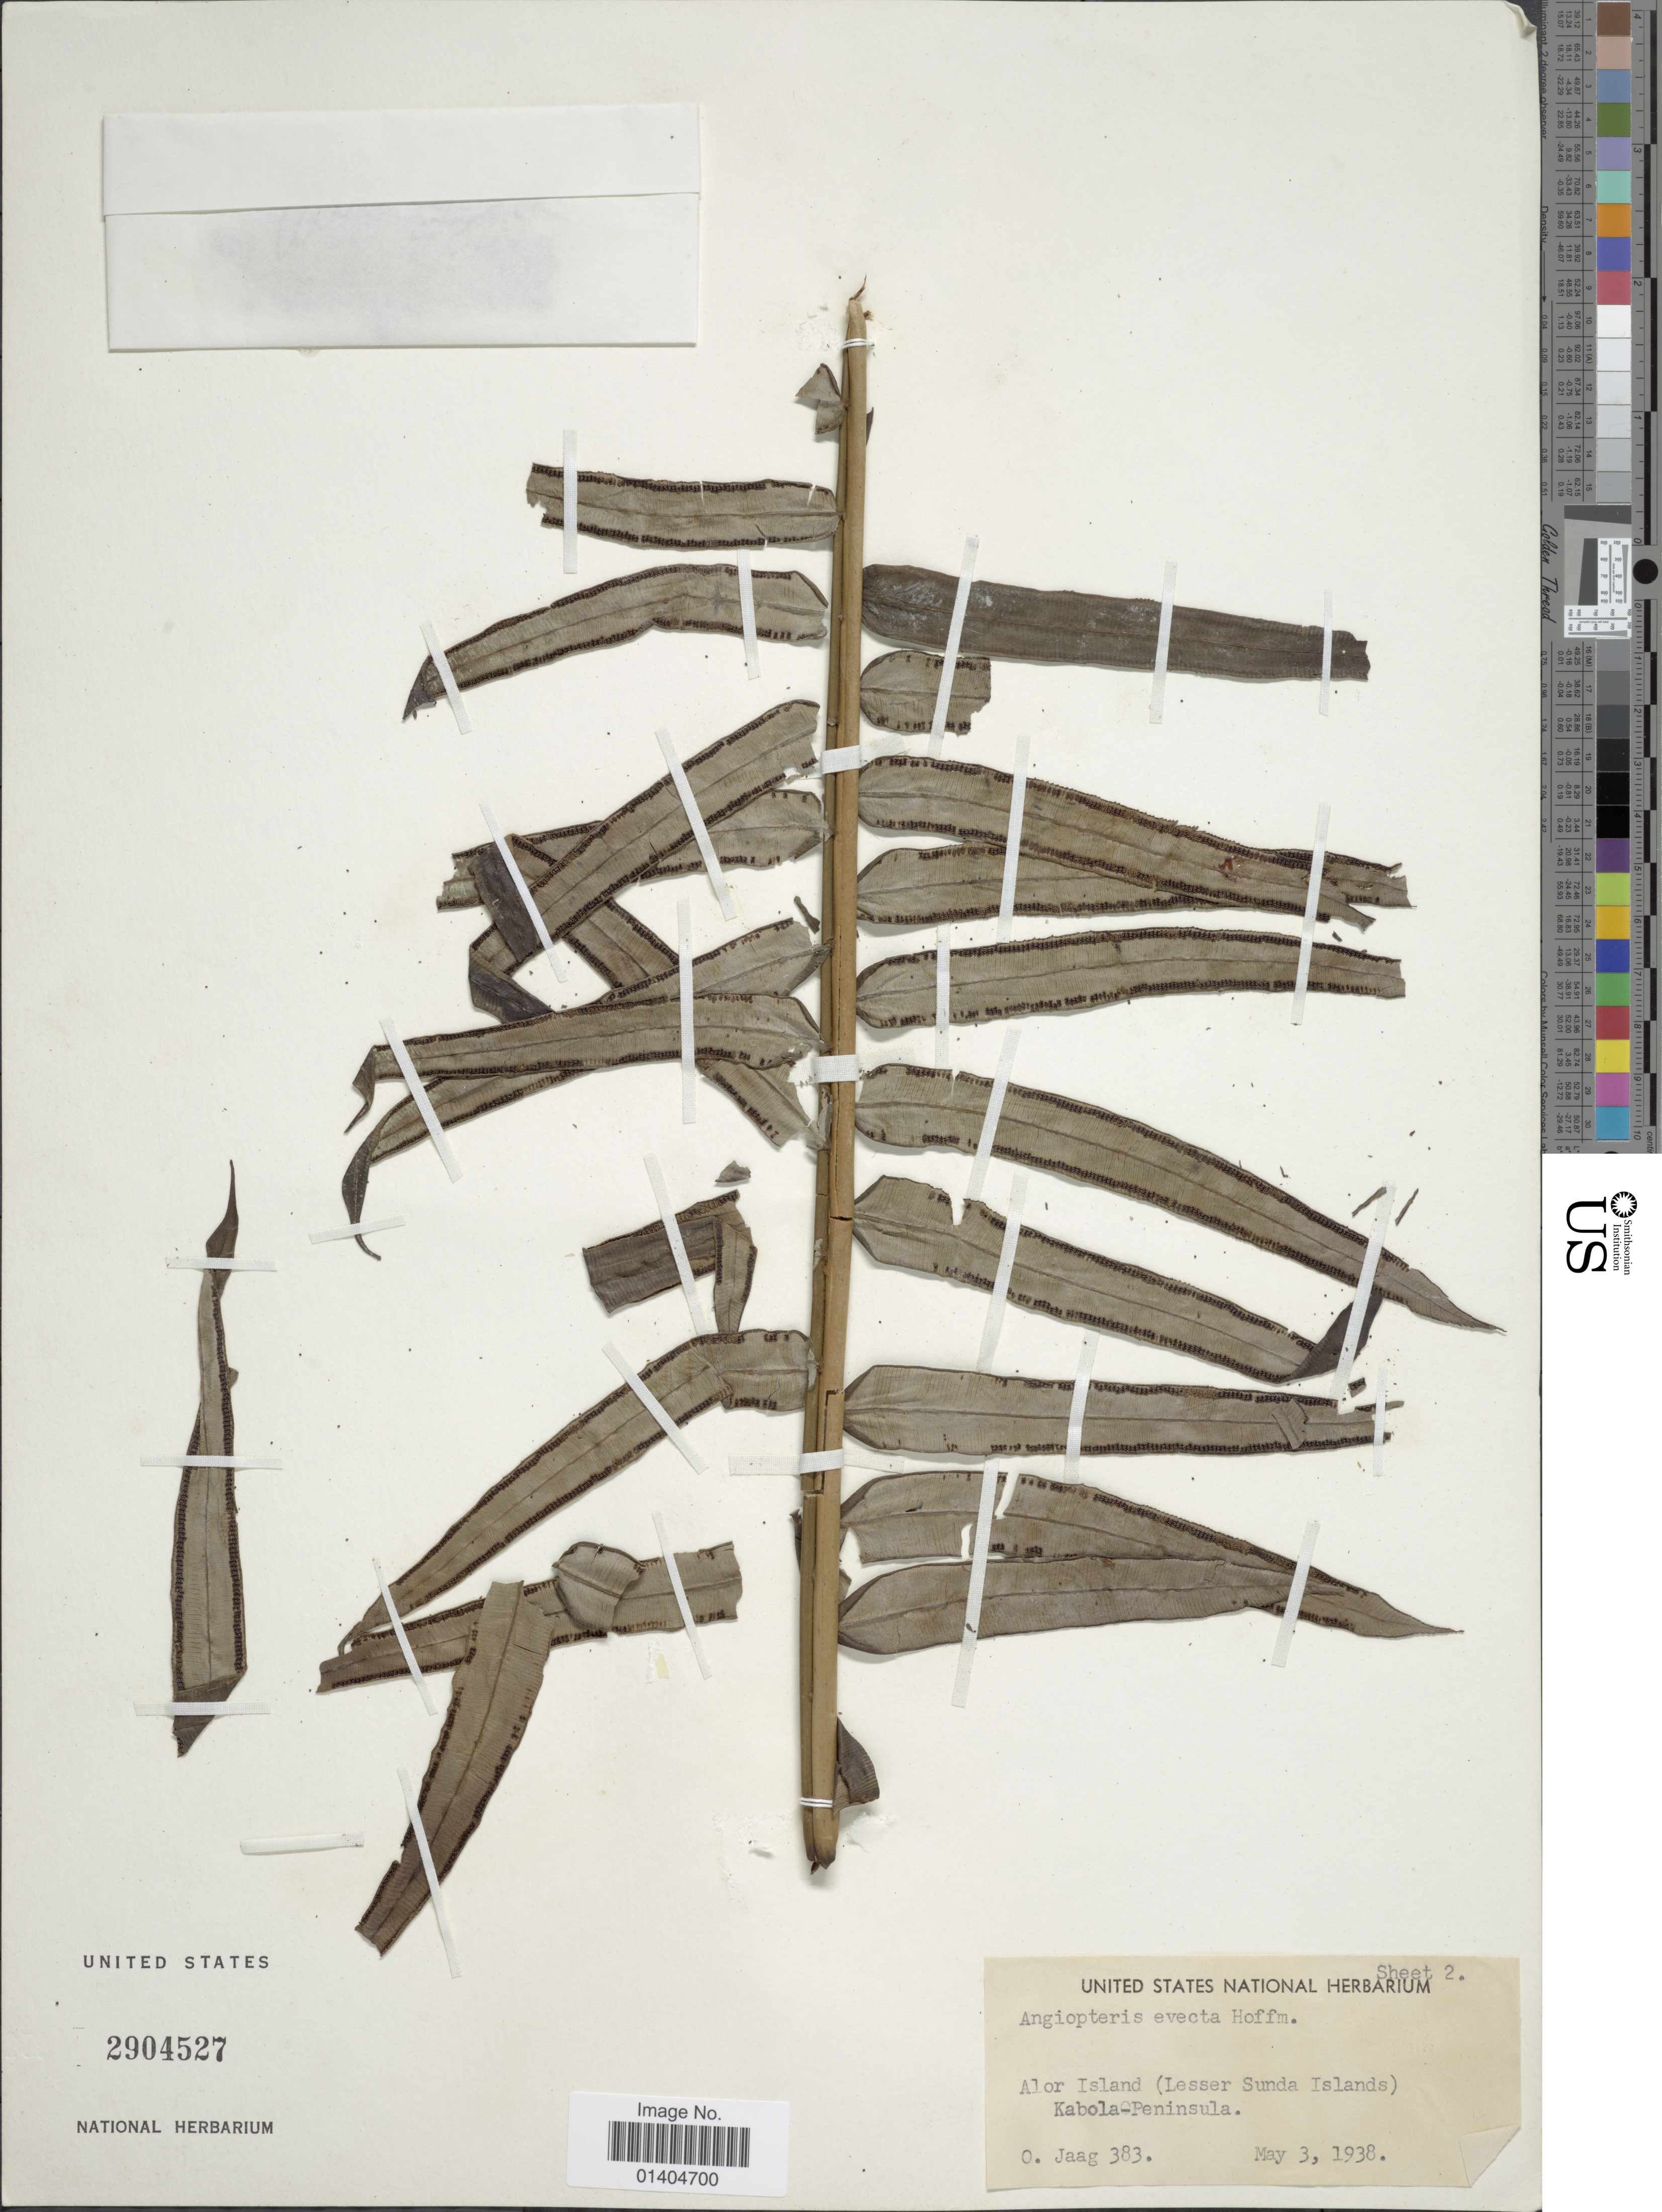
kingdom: Plantae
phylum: Tracheophyta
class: Polypodiopsida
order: Marattiales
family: Marattiaceae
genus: Angiopteris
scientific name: Angiopteris pruinosa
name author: Kunze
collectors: O. Jaag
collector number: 383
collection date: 1938-05-03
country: Indonesia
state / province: Nusa Tenggara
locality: Alor island (Lesser Sunda Islands) Kabola-Peninsula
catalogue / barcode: US 2904527